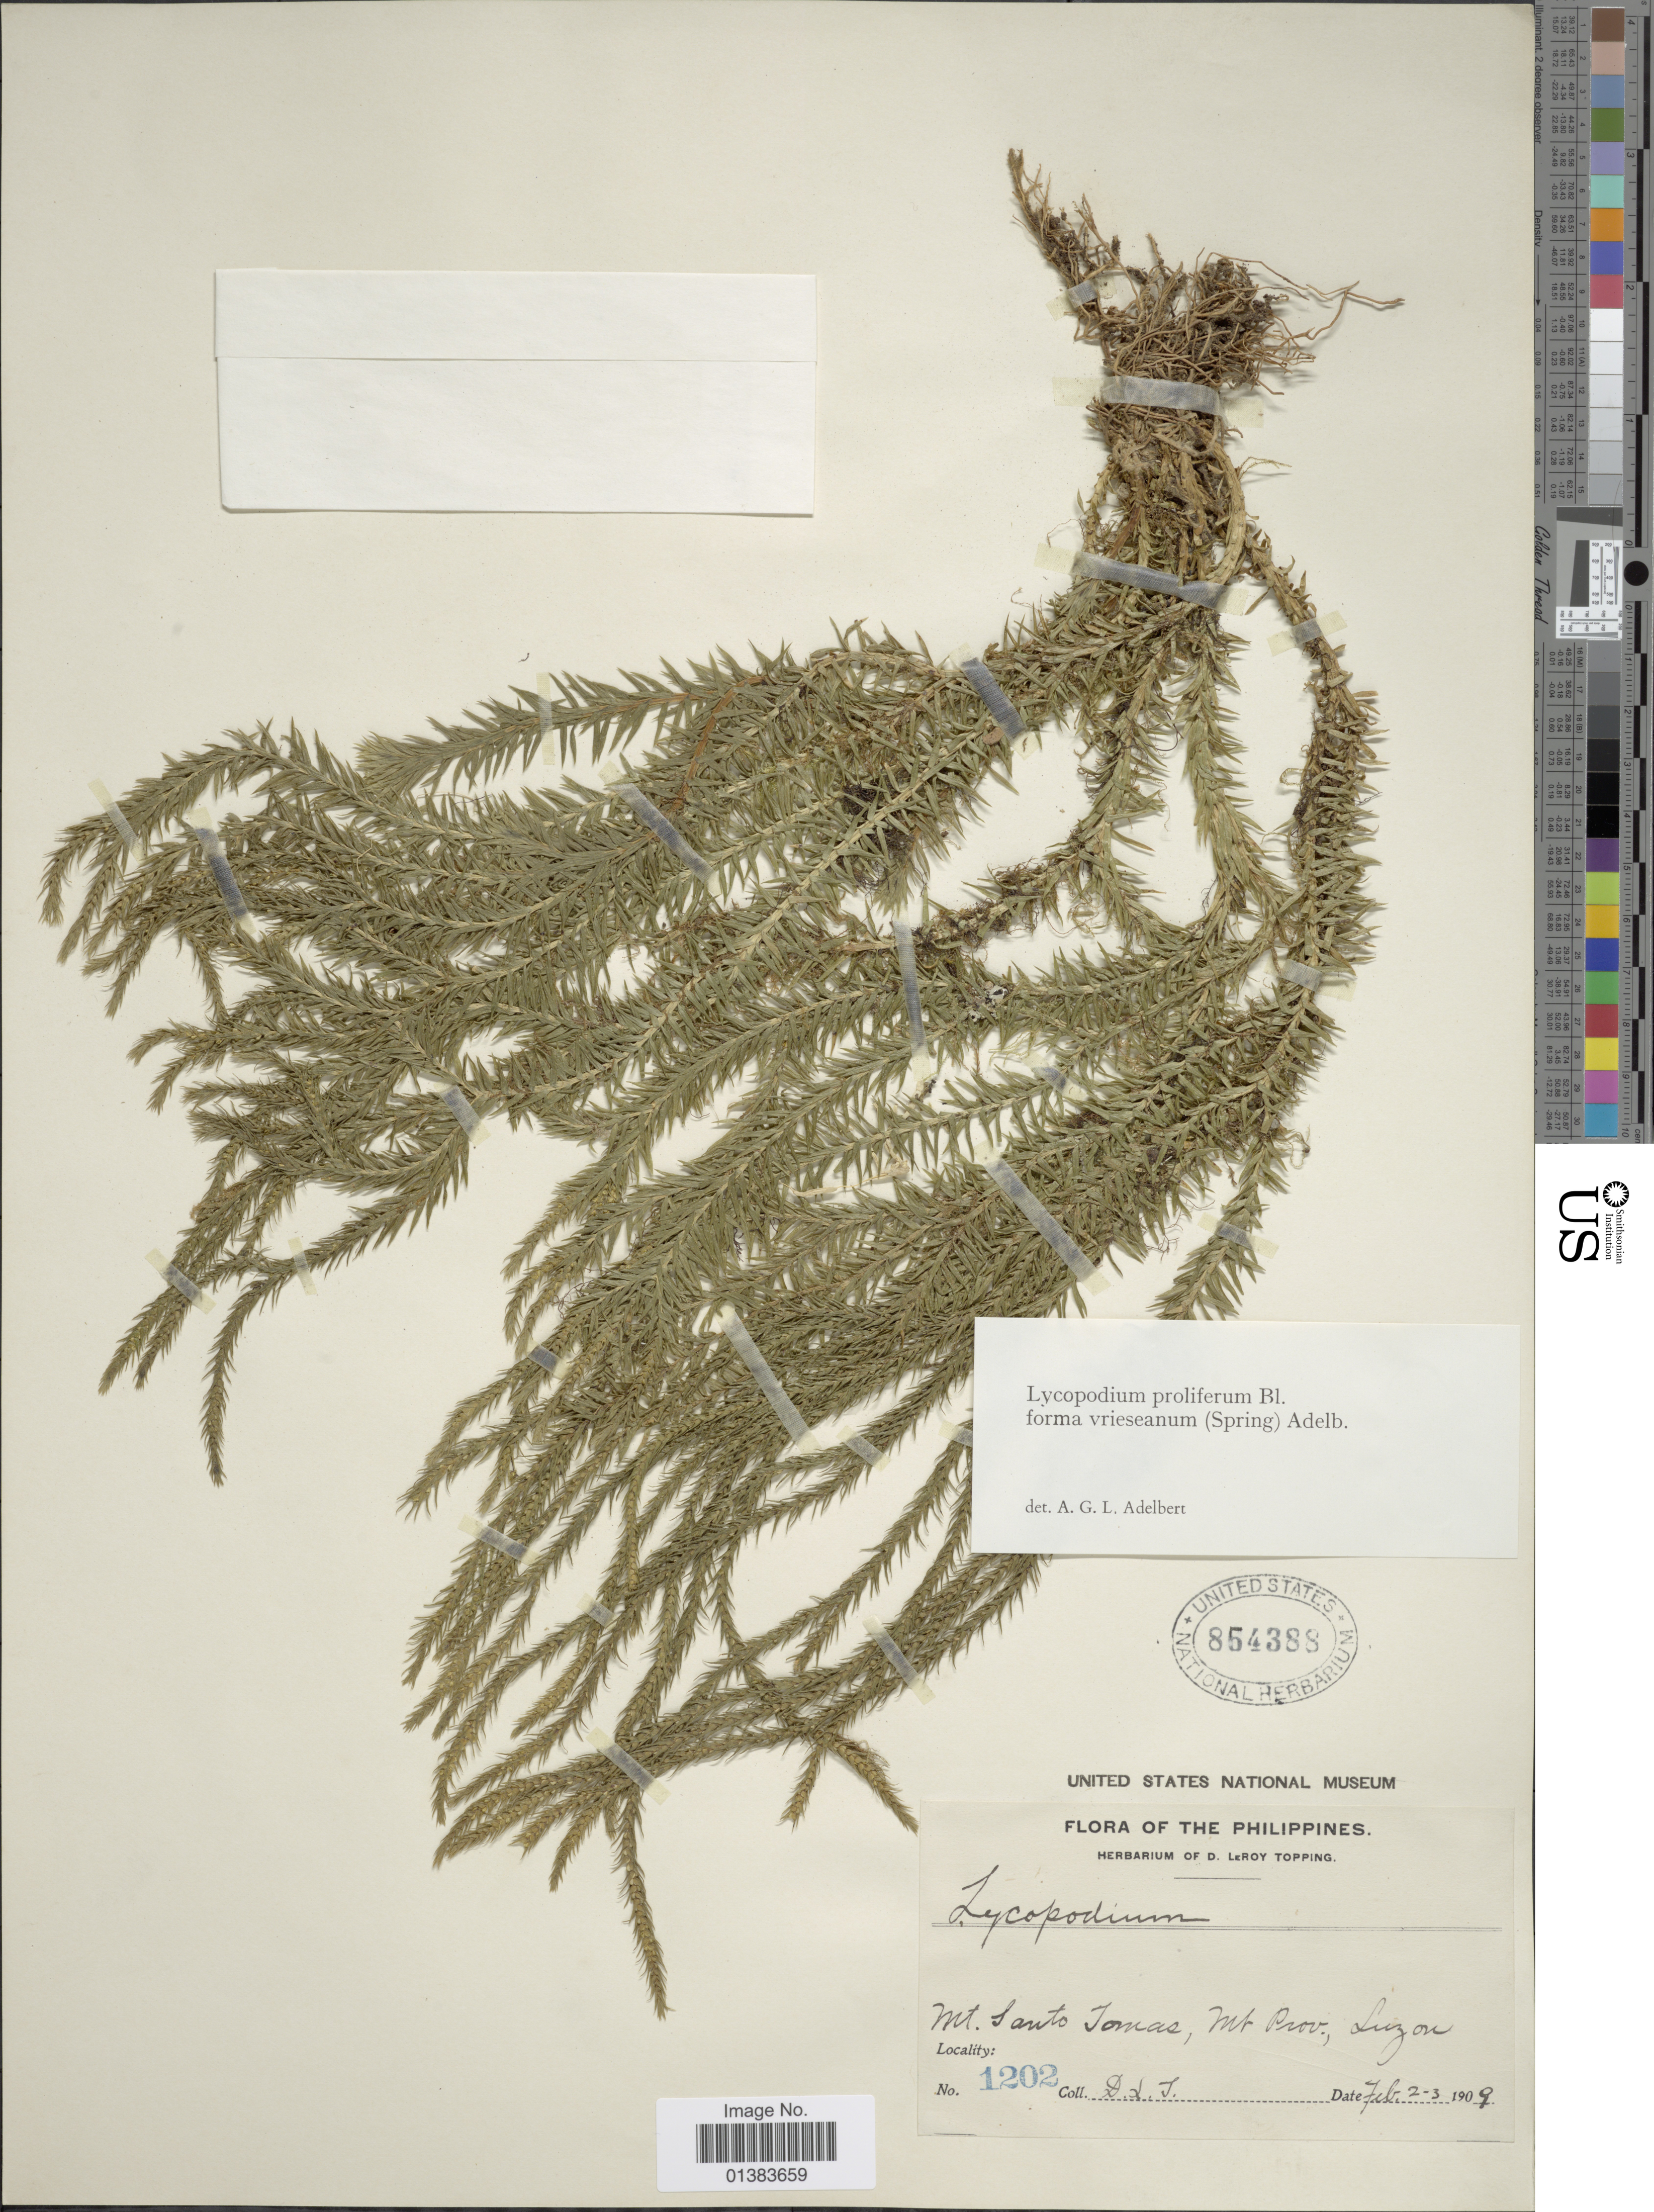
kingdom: Plantae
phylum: Tracheophyta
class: Lycopodiopsida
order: Lycopodiales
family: Lycopodiaceae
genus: Phlegmariurus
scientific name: Phlegmariurus proliferus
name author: (Blume) A. R. Field & Bostock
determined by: Field, A. R.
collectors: D. L. Topping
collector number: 1202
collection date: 1909-02-02/1909-02-03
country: Philippines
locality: Mt. Santo Tomas, Mt. Prov., Luzon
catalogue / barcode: US 854388